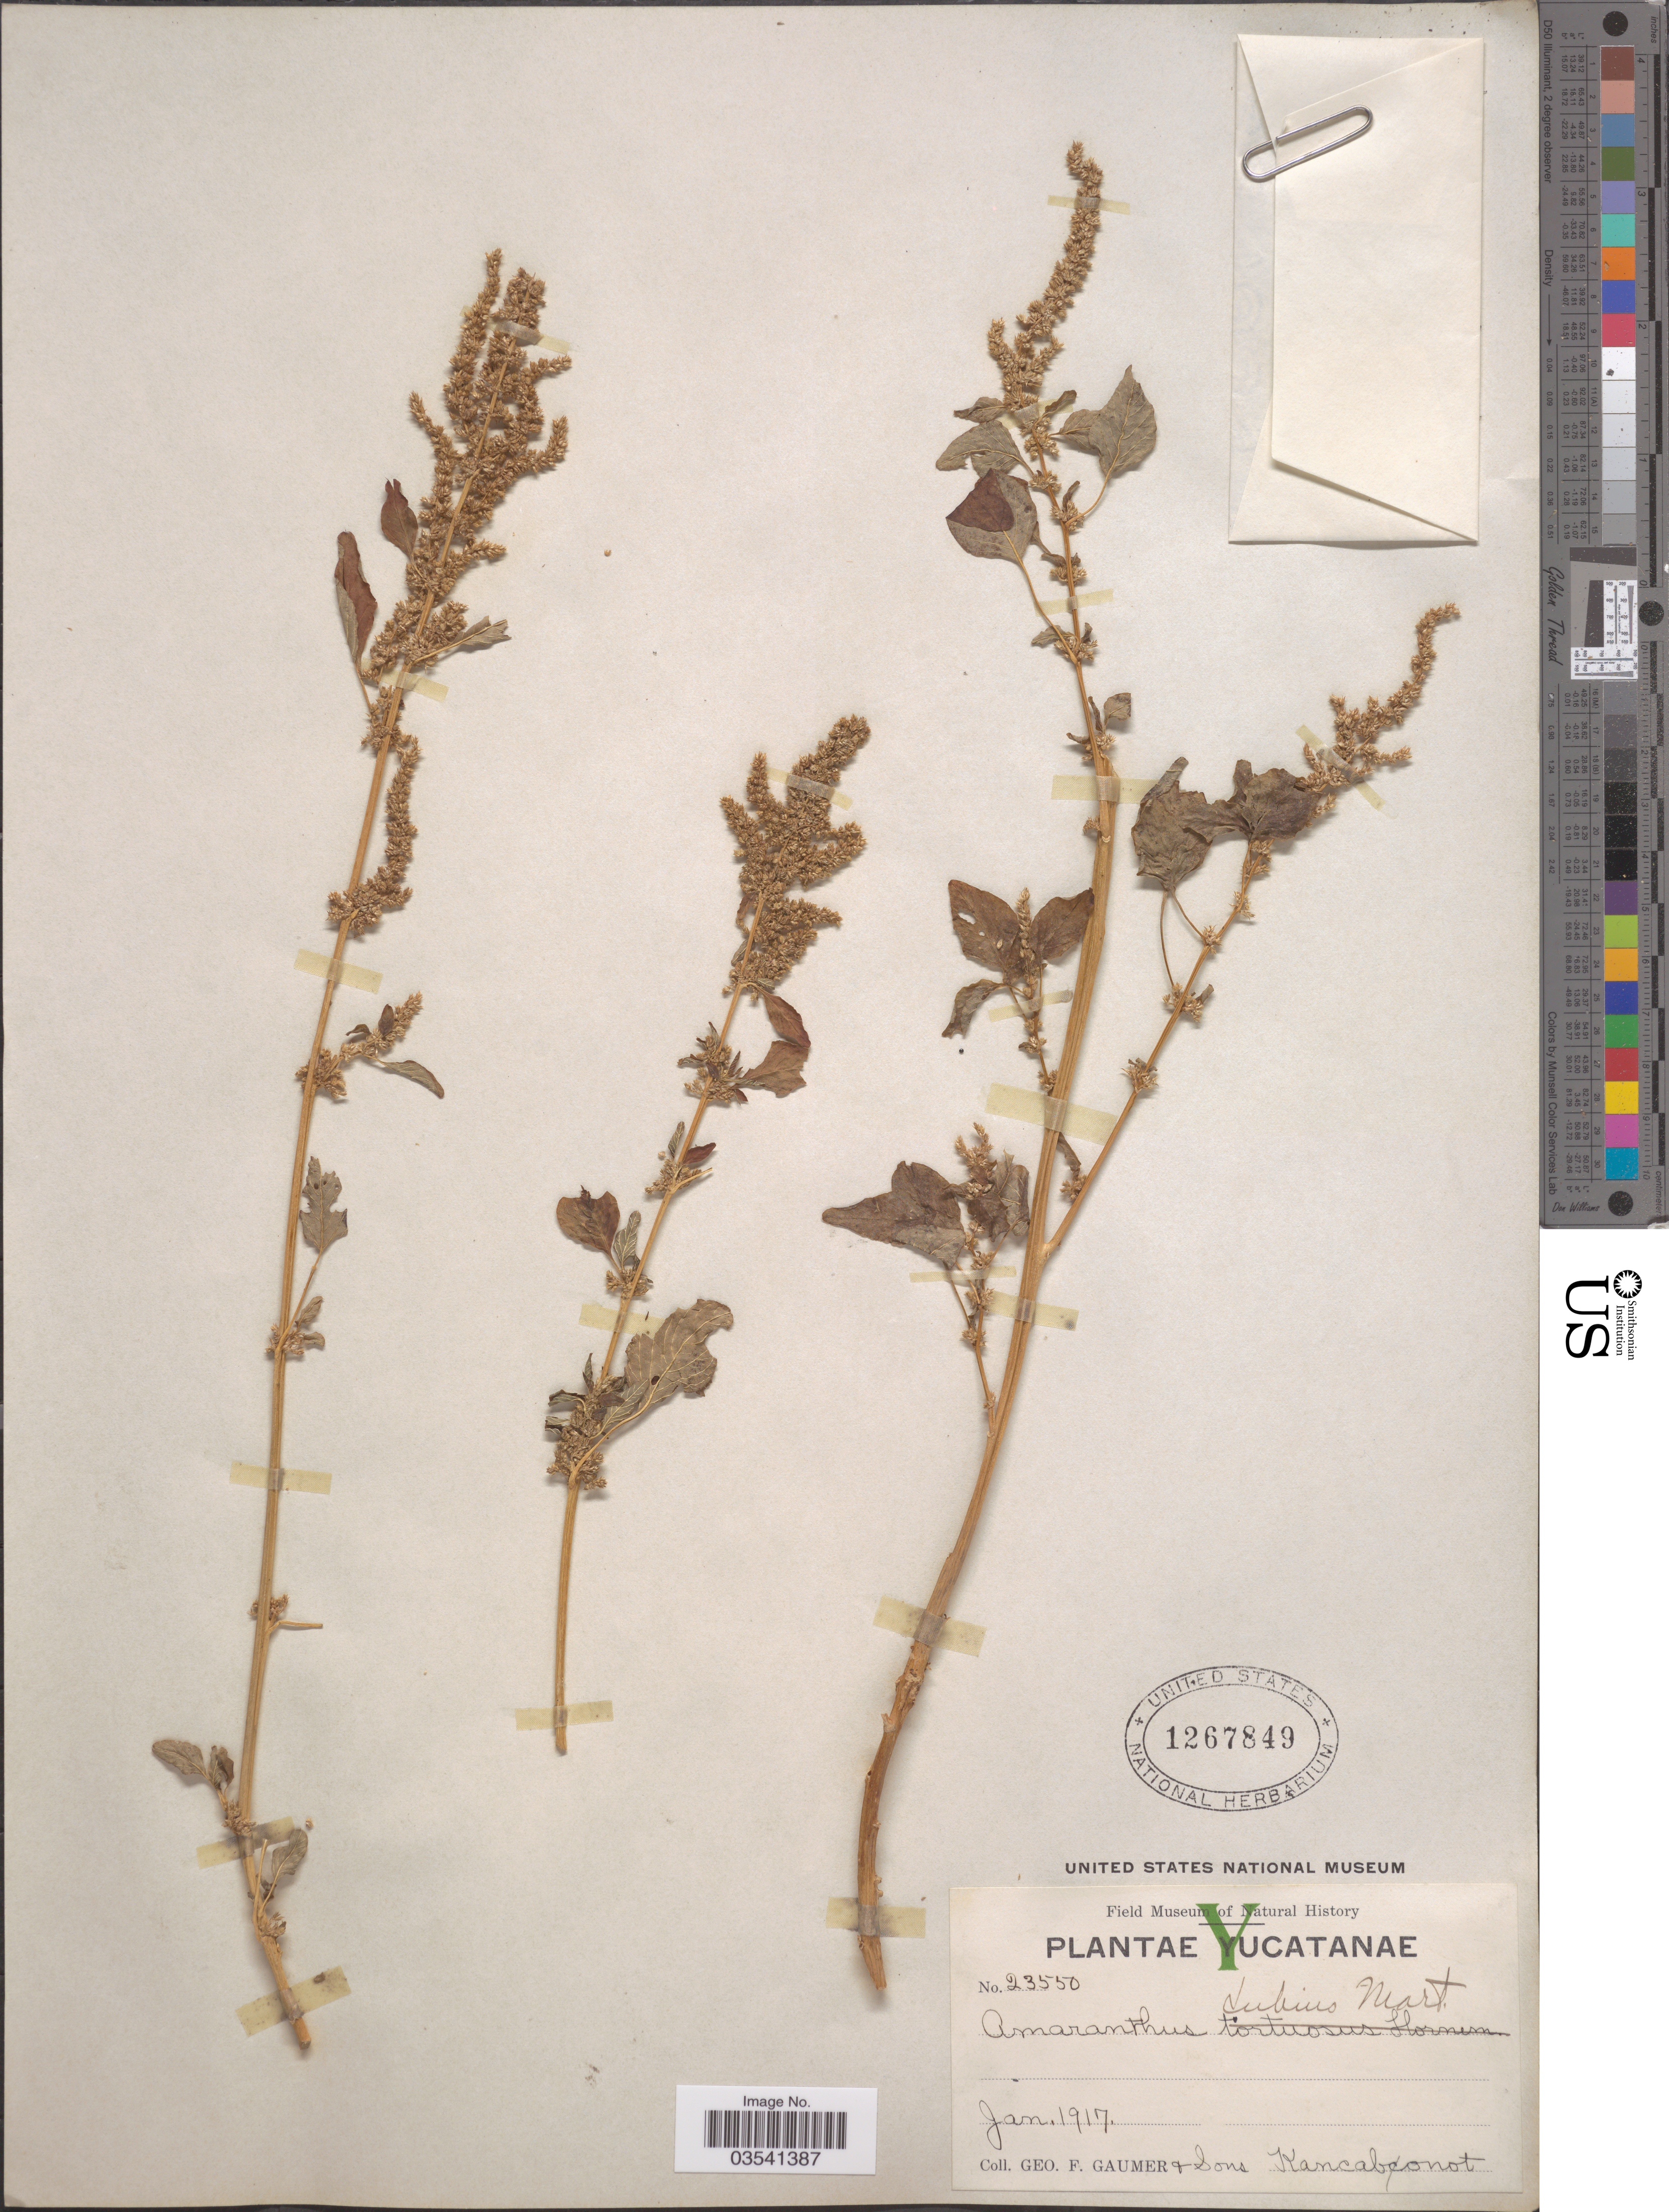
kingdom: Plantae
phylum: Tracheophyta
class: Magnoliopsida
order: Caryophyllales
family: Amaranthaceae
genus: Amaranthus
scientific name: Amaranthus dubius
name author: Mart. ex Thell.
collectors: G. F. Gaumer & Sons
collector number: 23550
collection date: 1917-01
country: Mexico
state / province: Yucatán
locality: Kancabconot.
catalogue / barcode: US 1267849